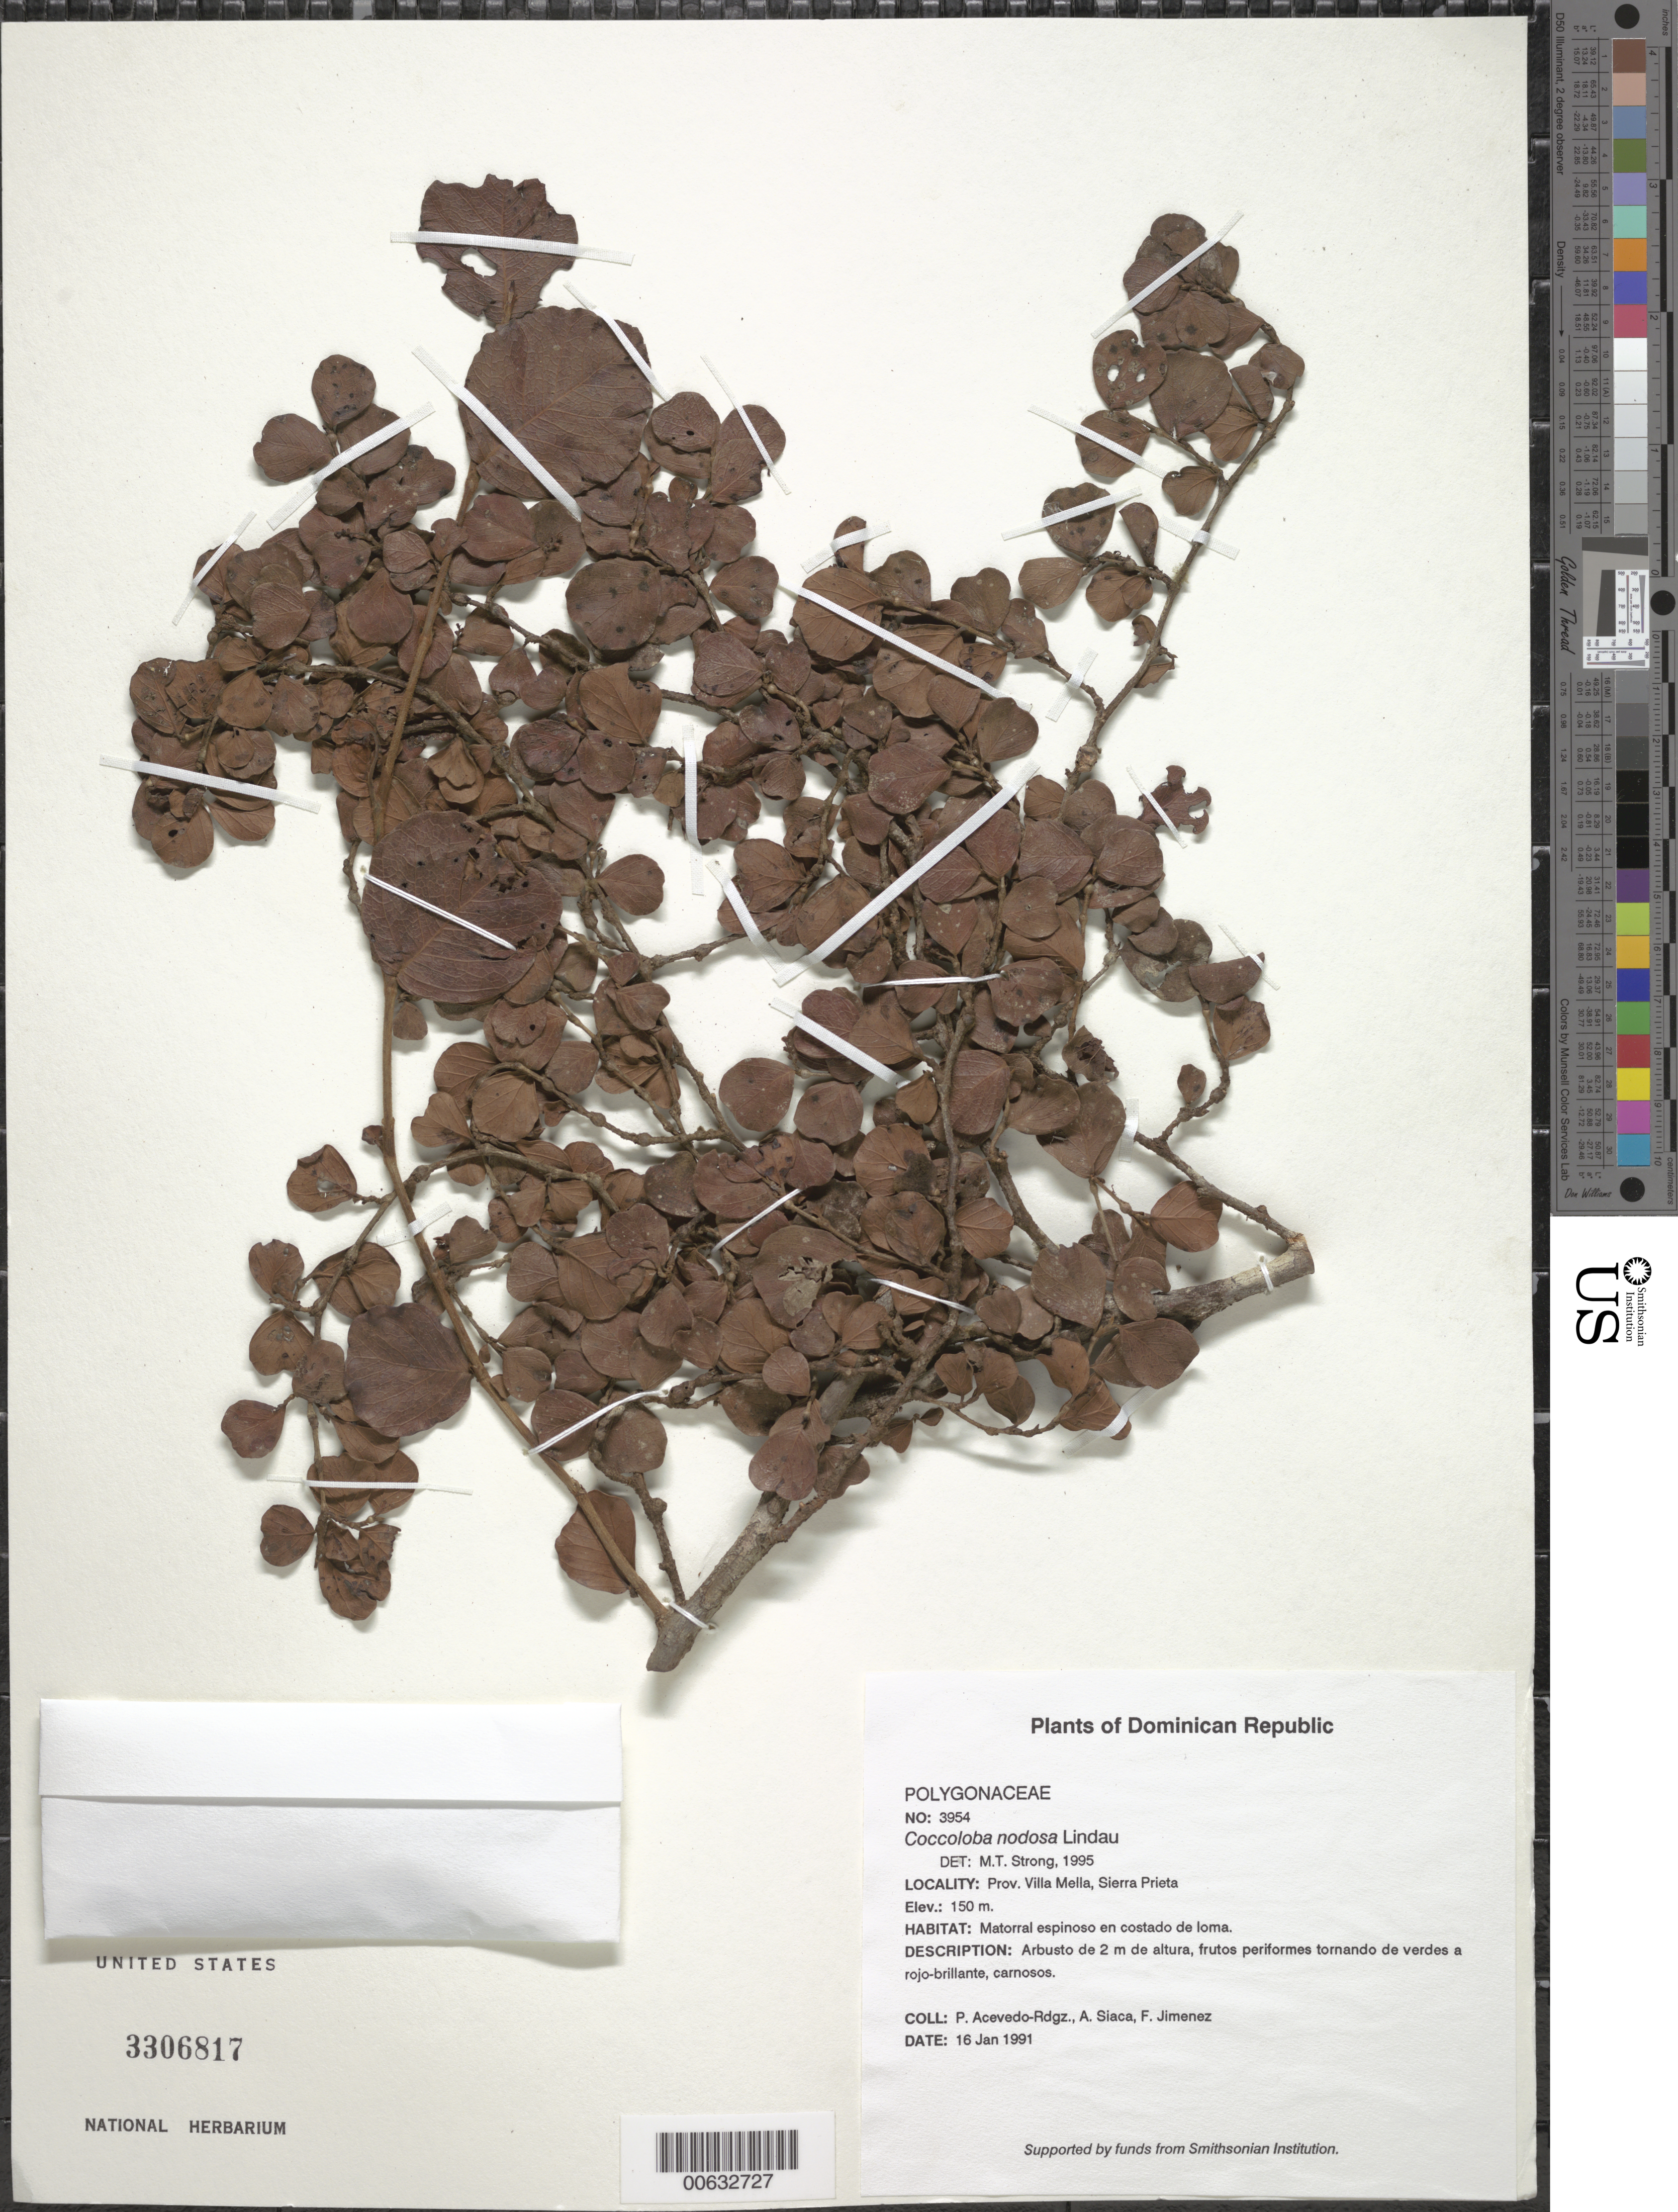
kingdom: Plantae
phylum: Tracheophyta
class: Magnoliopsida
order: Caryophyllales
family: Polygonaceae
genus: Coccoloba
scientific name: Coccoloba nodosa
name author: Lindau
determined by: Strong, M. T., (US), Smithsonian Institution - National Museum of Natural History (UNITED STATES)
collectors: P. Acevedo-Rodr., A. Siaca & F. Jimenez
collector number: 3954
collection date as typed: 16 Jan 1991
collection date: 1991-01-16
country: Dominican Republic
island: Hispaniola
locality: Provincia Villa Mella, Sierra Prieta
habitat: Matorral espinoso en costado de loma.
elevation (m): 150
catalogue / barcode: US 3306817